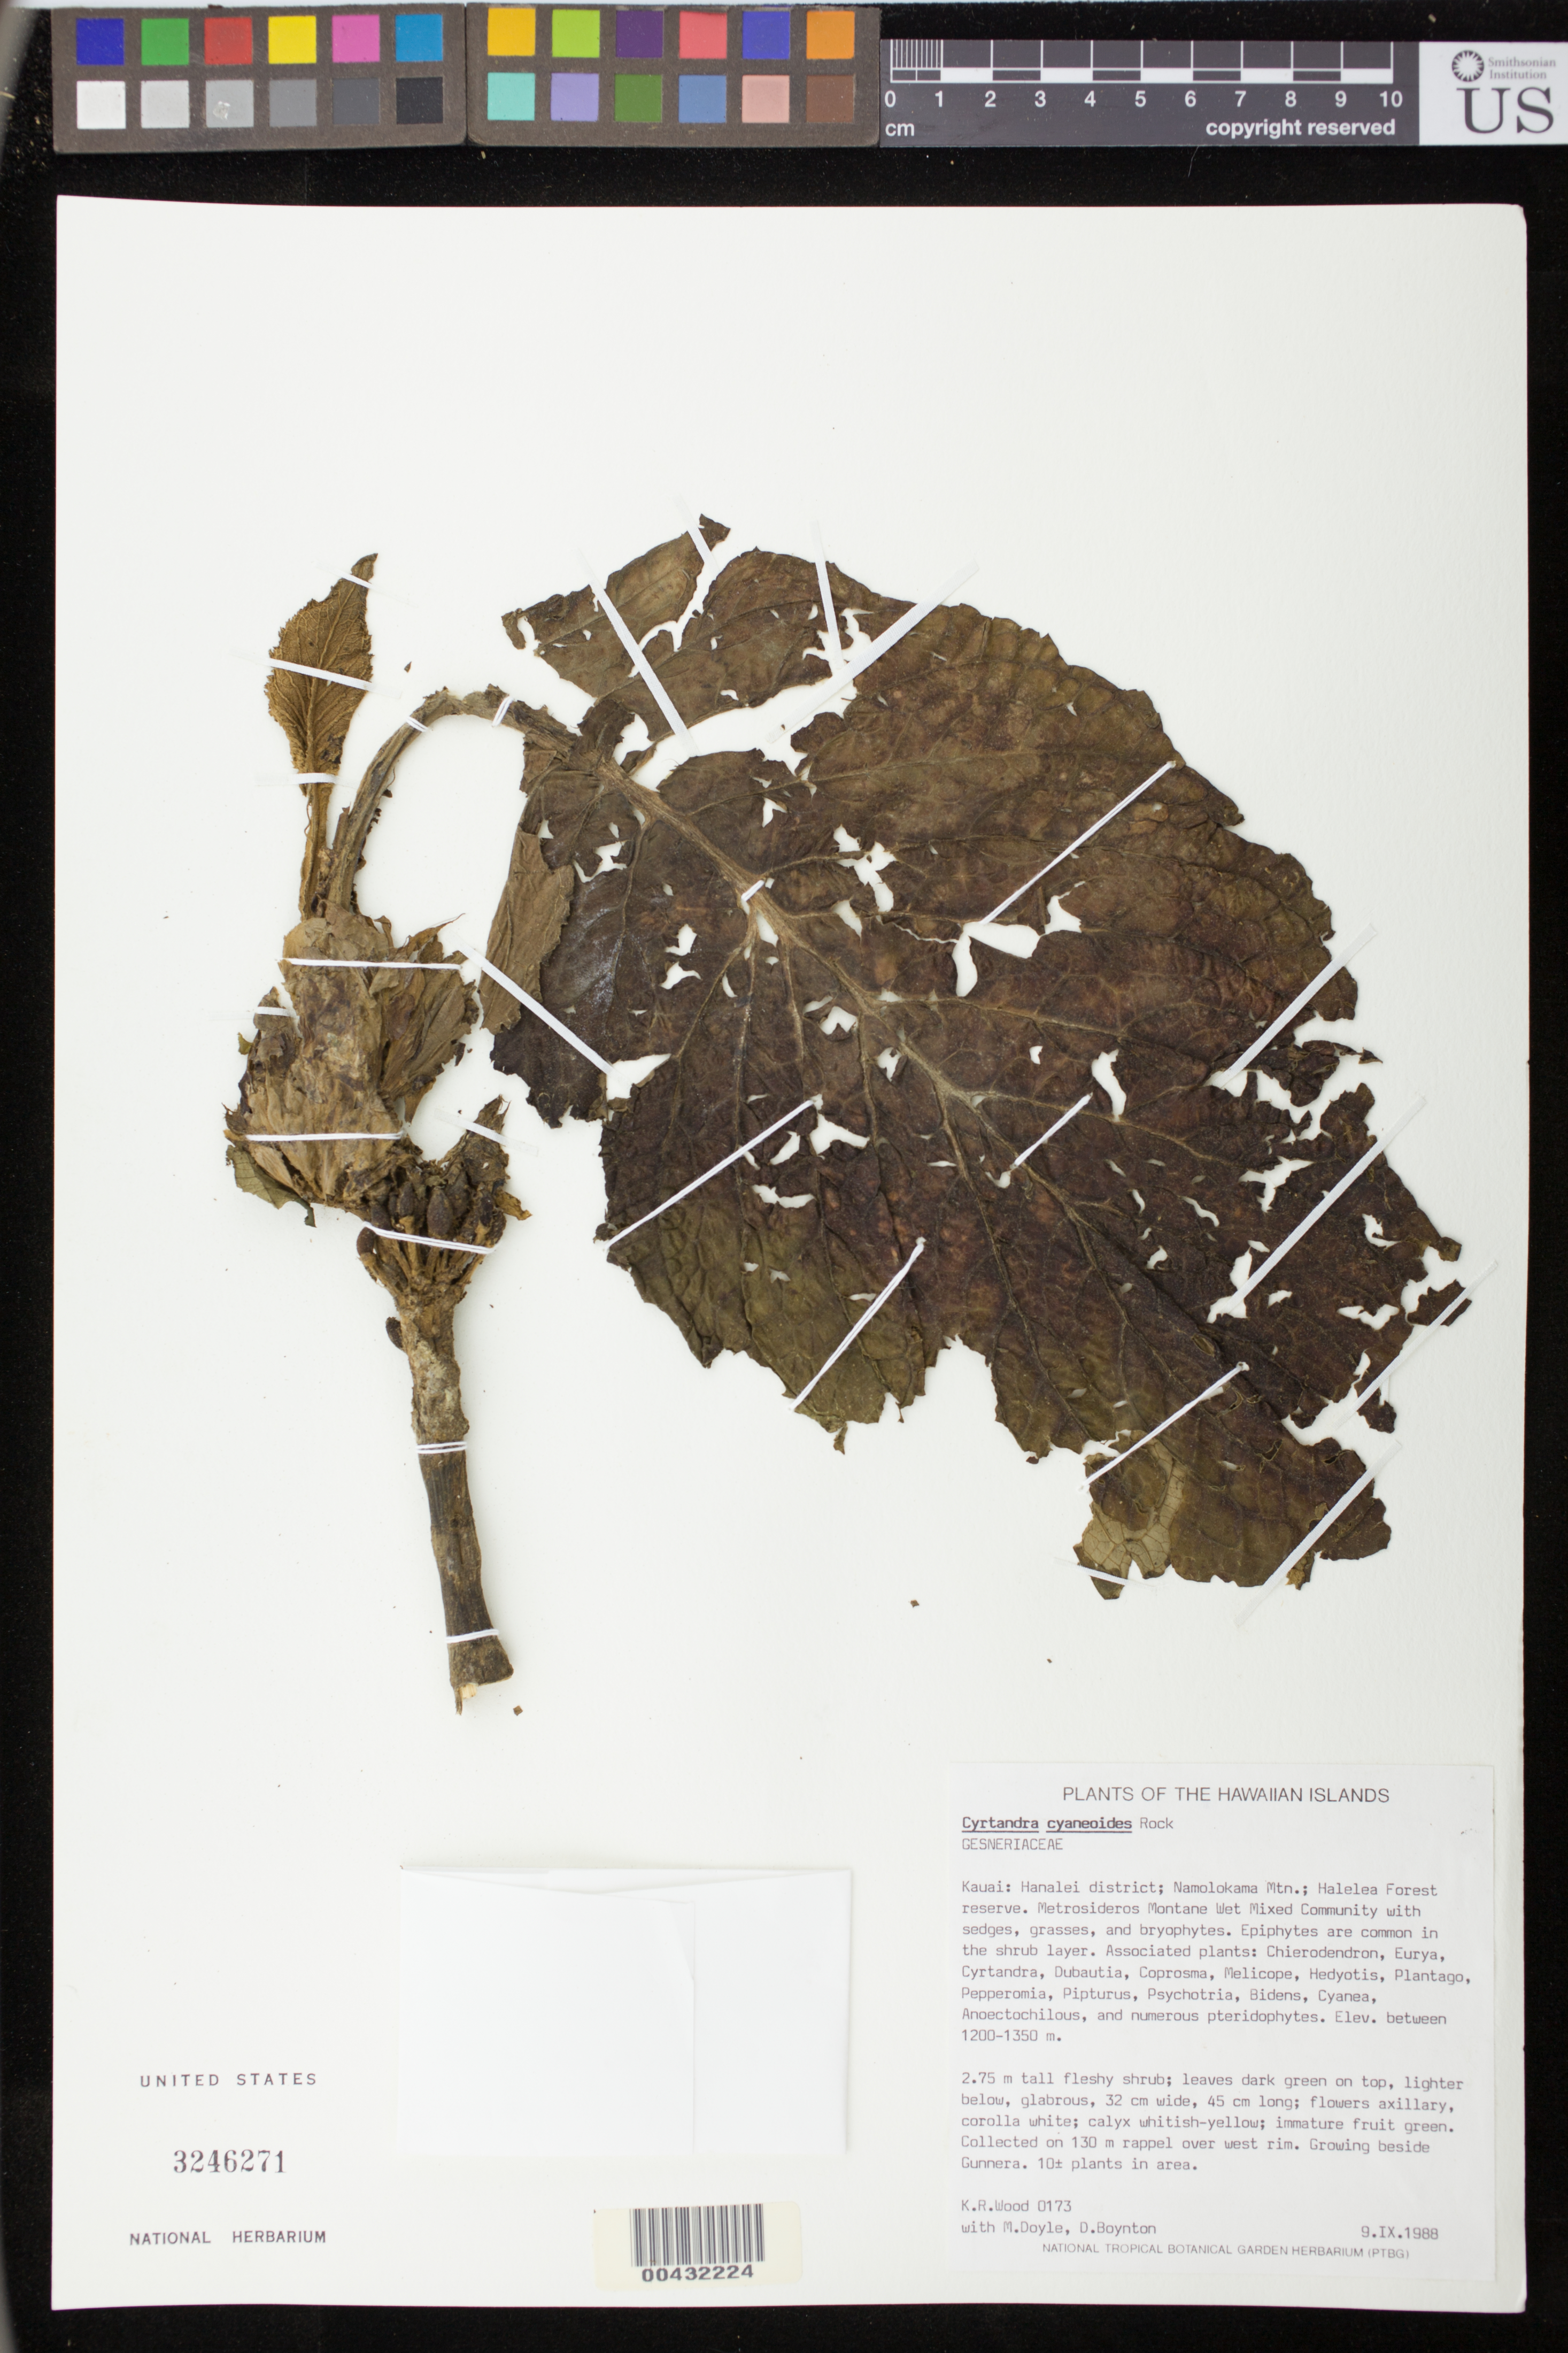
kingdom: Plantae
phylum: Tracheophyta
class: Magnoliopsida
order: Lamiales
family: Gesneriaceae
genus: Cyrtandra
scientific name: Cyrtandra cyaneoides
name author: Rock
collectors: K. R. Wood, M. Doyle & D. Boynton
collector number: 0173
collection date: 1988-09-09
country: United States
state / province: Hawaii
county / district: Kauai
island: Kaua'i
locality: Kauai: Hanalei district; Namolokama Mtn.; Halelea Forest reserve.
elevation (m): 1200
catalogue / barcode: US 3246271